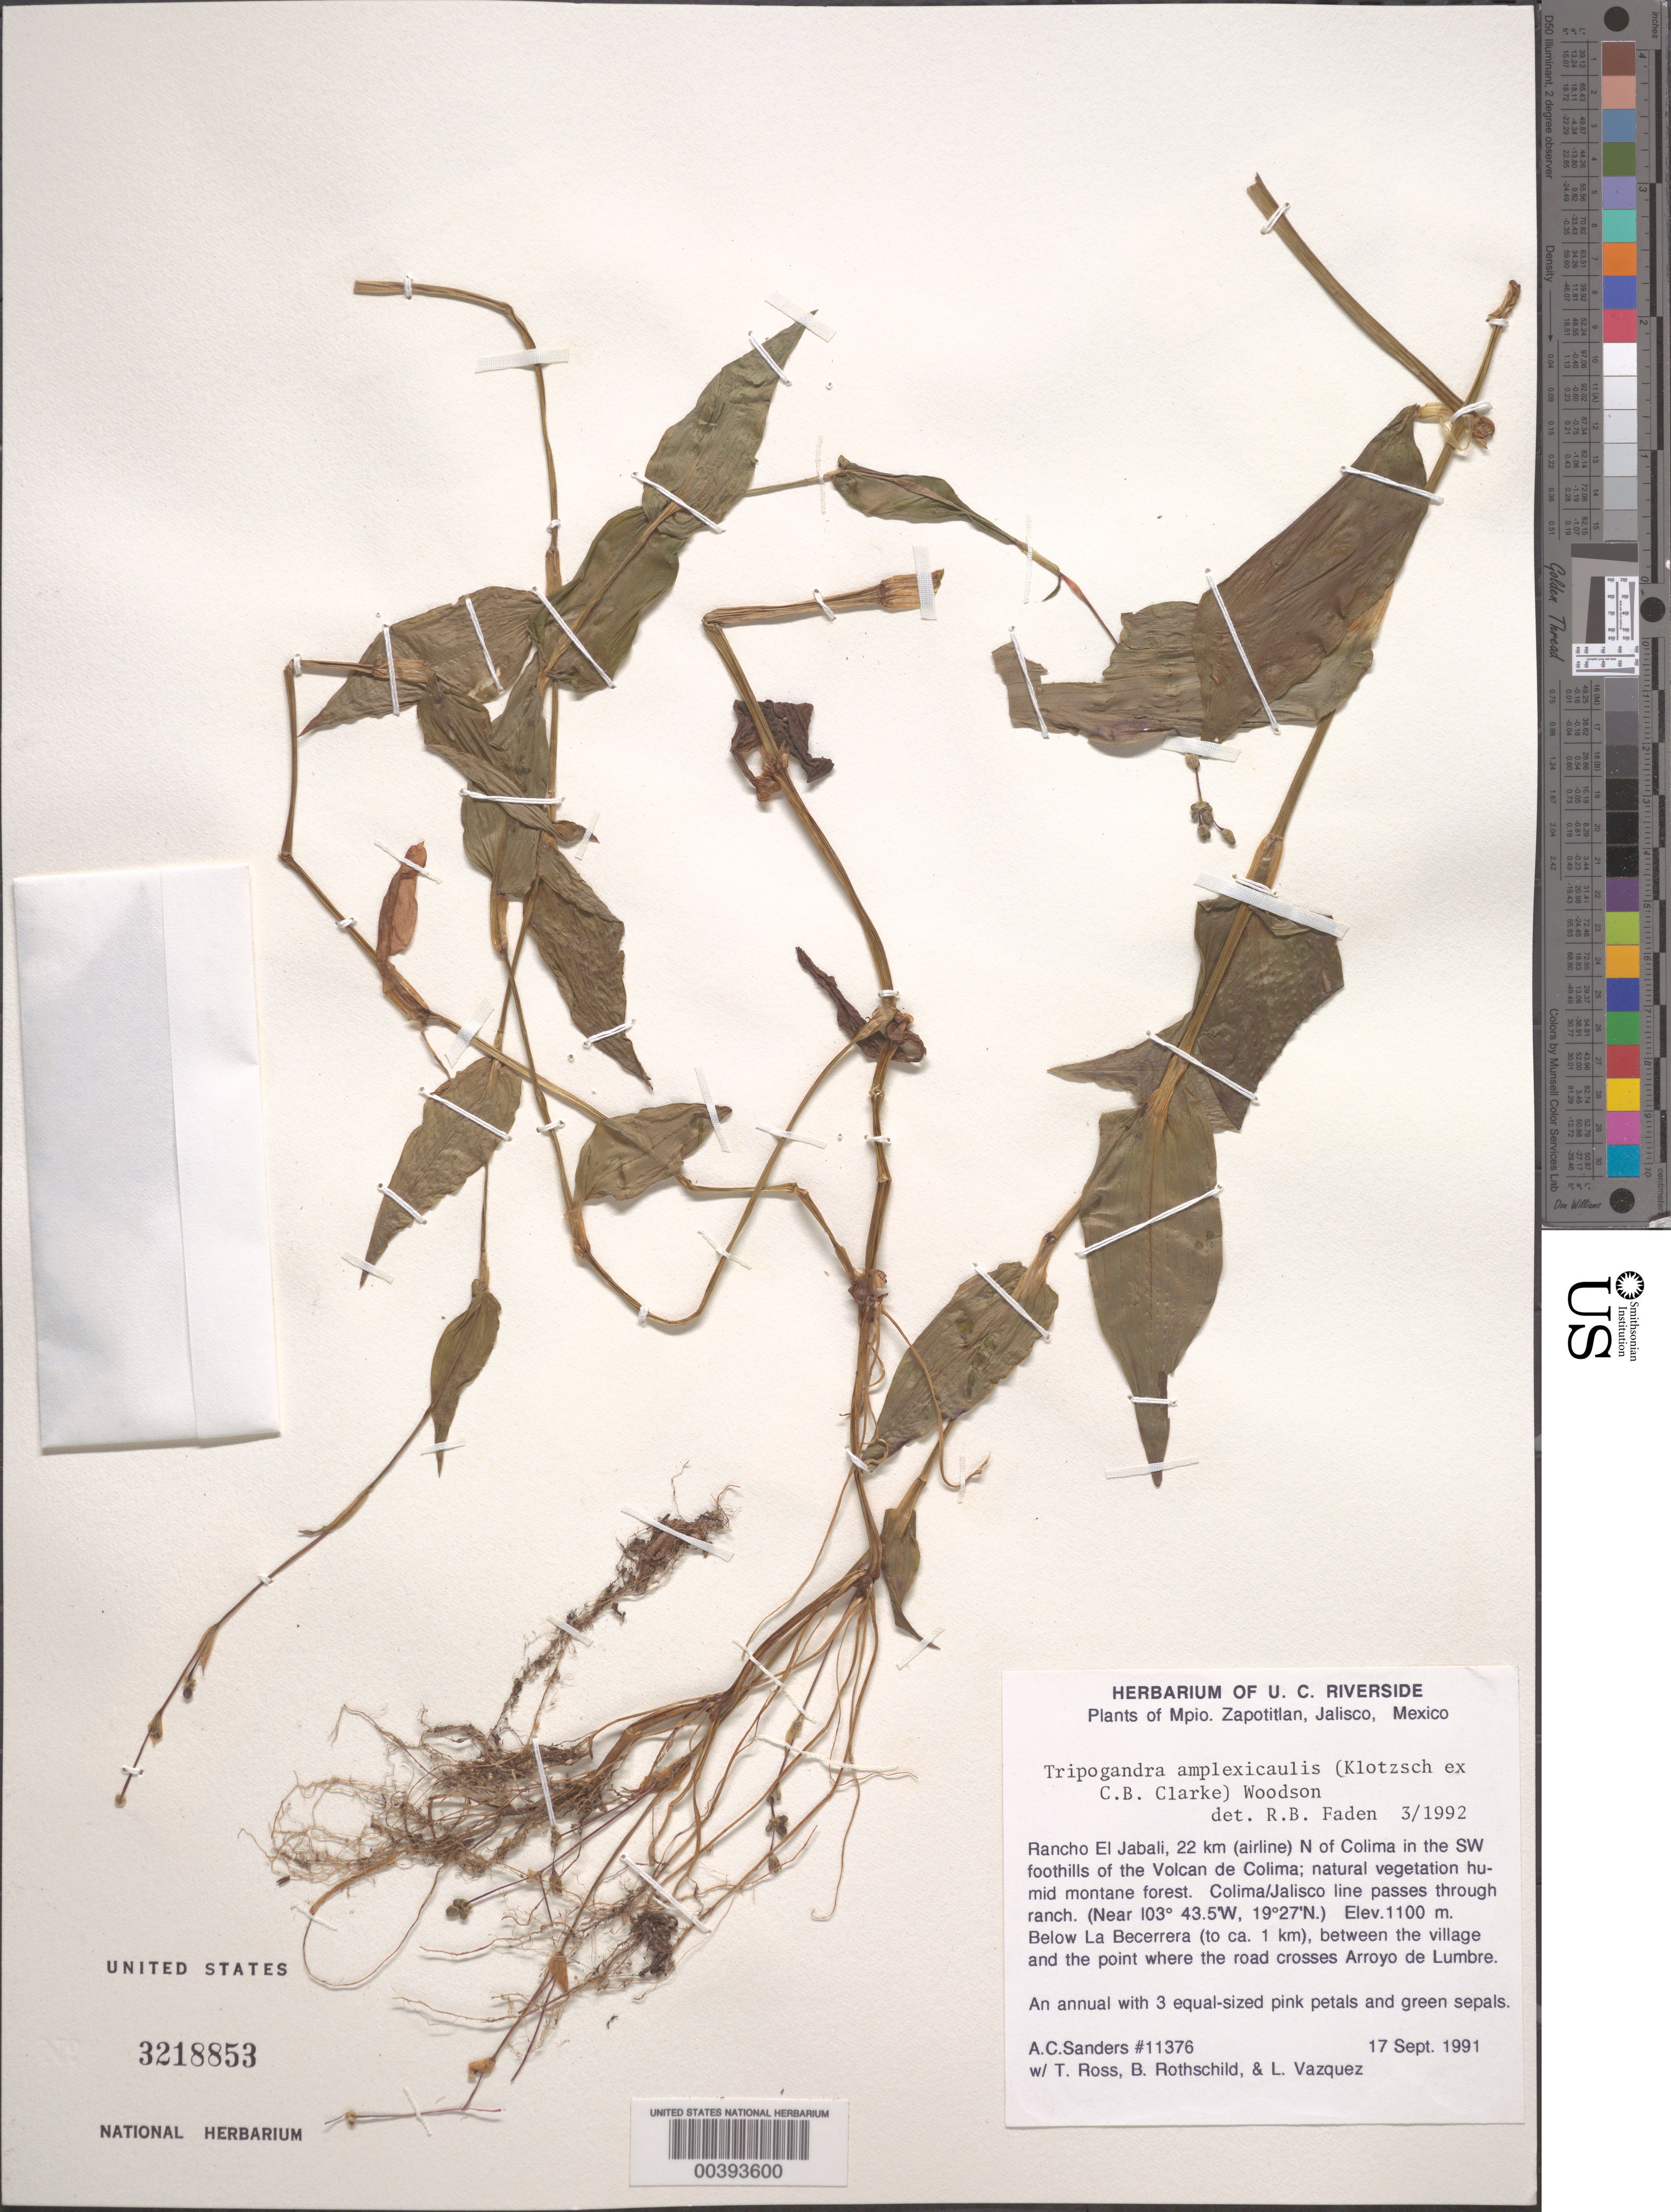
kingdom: Plantae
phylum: Tracheophyta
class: Liliopsida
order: Commelinales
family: Commelinaceae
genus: Tripogandra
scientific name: Tripogandra amplexicaulis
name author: (Klotzsch ex C.B. Clarke) Woodson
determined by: Faden, Robert B., (US), Smithsonian Institution - National Museum of Natural History (UNITED STATES)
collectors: A. Sanders, T. Ross, B. Rothschild & L. Vazquez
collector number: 11356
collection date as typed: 17 Sep 1991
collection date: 1991-09-17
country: Mexico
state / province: Colima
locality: Rancho El Jabali, N of Colima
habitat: On dirt road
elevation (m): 1150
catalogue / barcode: US 3218853